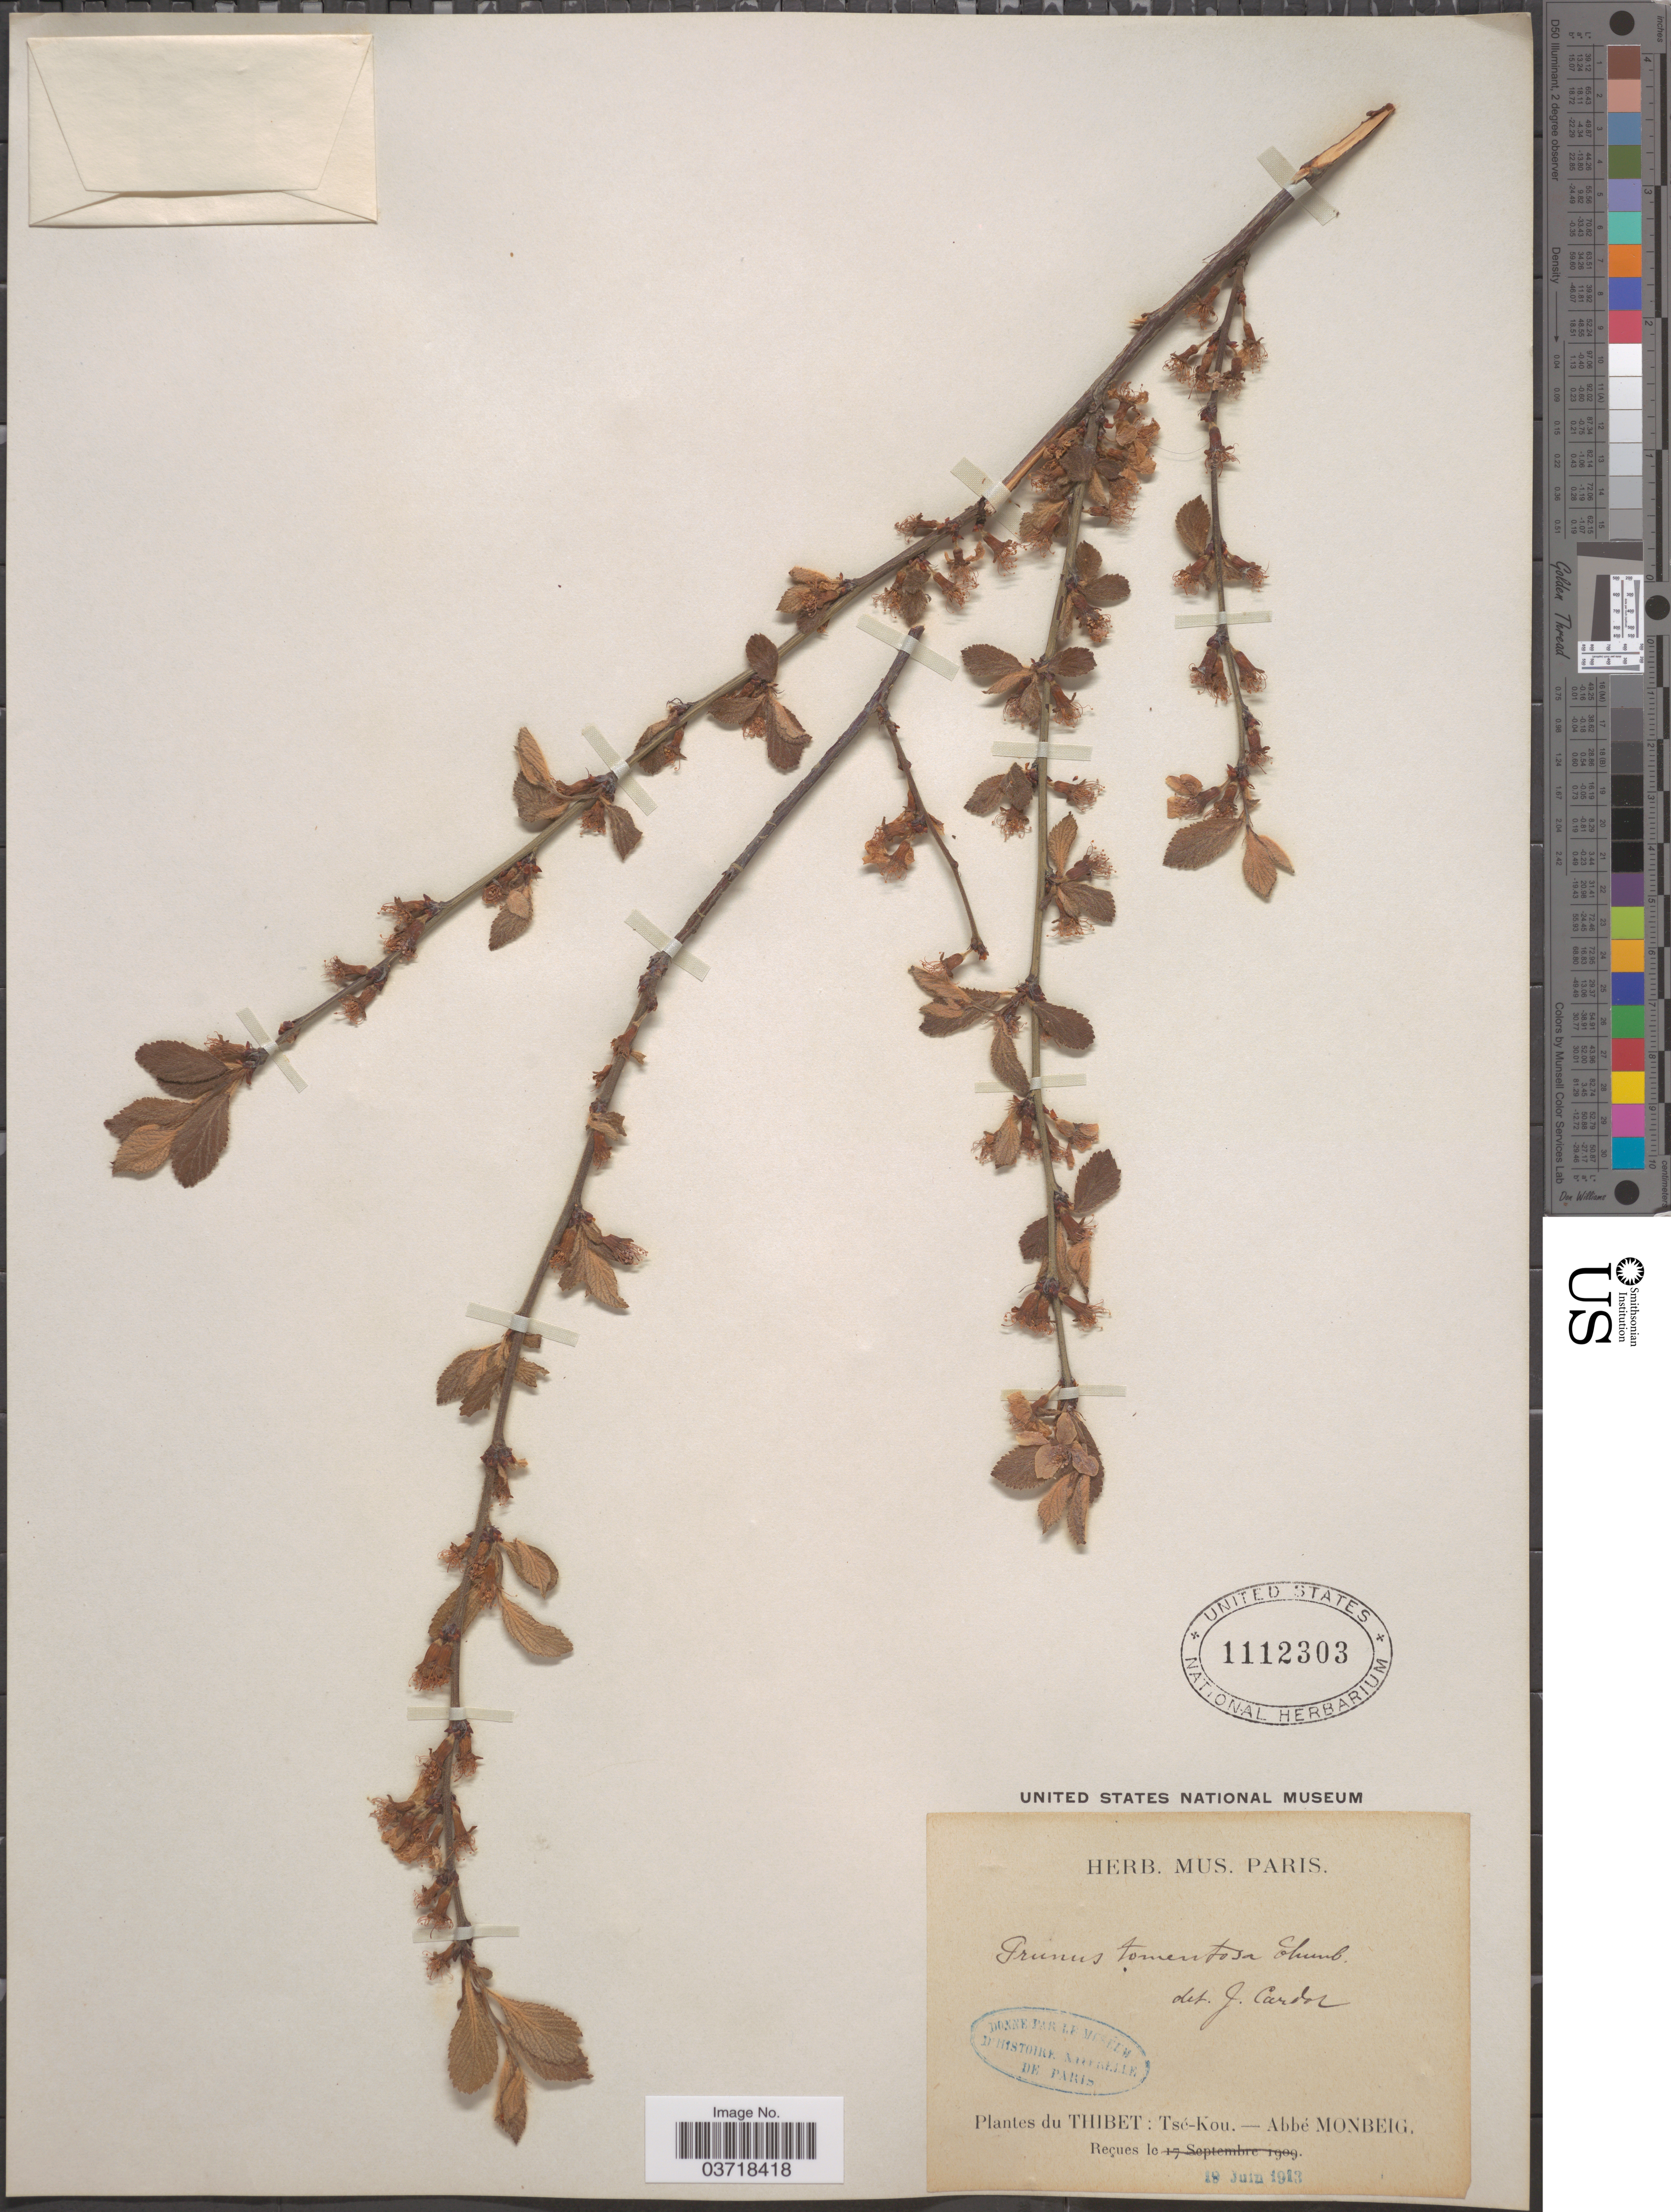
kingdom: Plantae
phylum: Tracheophyta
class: Magnoliopsida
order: Rosales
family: Rosaceae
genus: Prunus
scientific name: Prunus tomentosa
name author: Thunb.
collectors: A. Monbeig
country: China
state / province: Xizang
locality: Thibet: Tsé- Kou.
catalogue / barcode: US 1112303